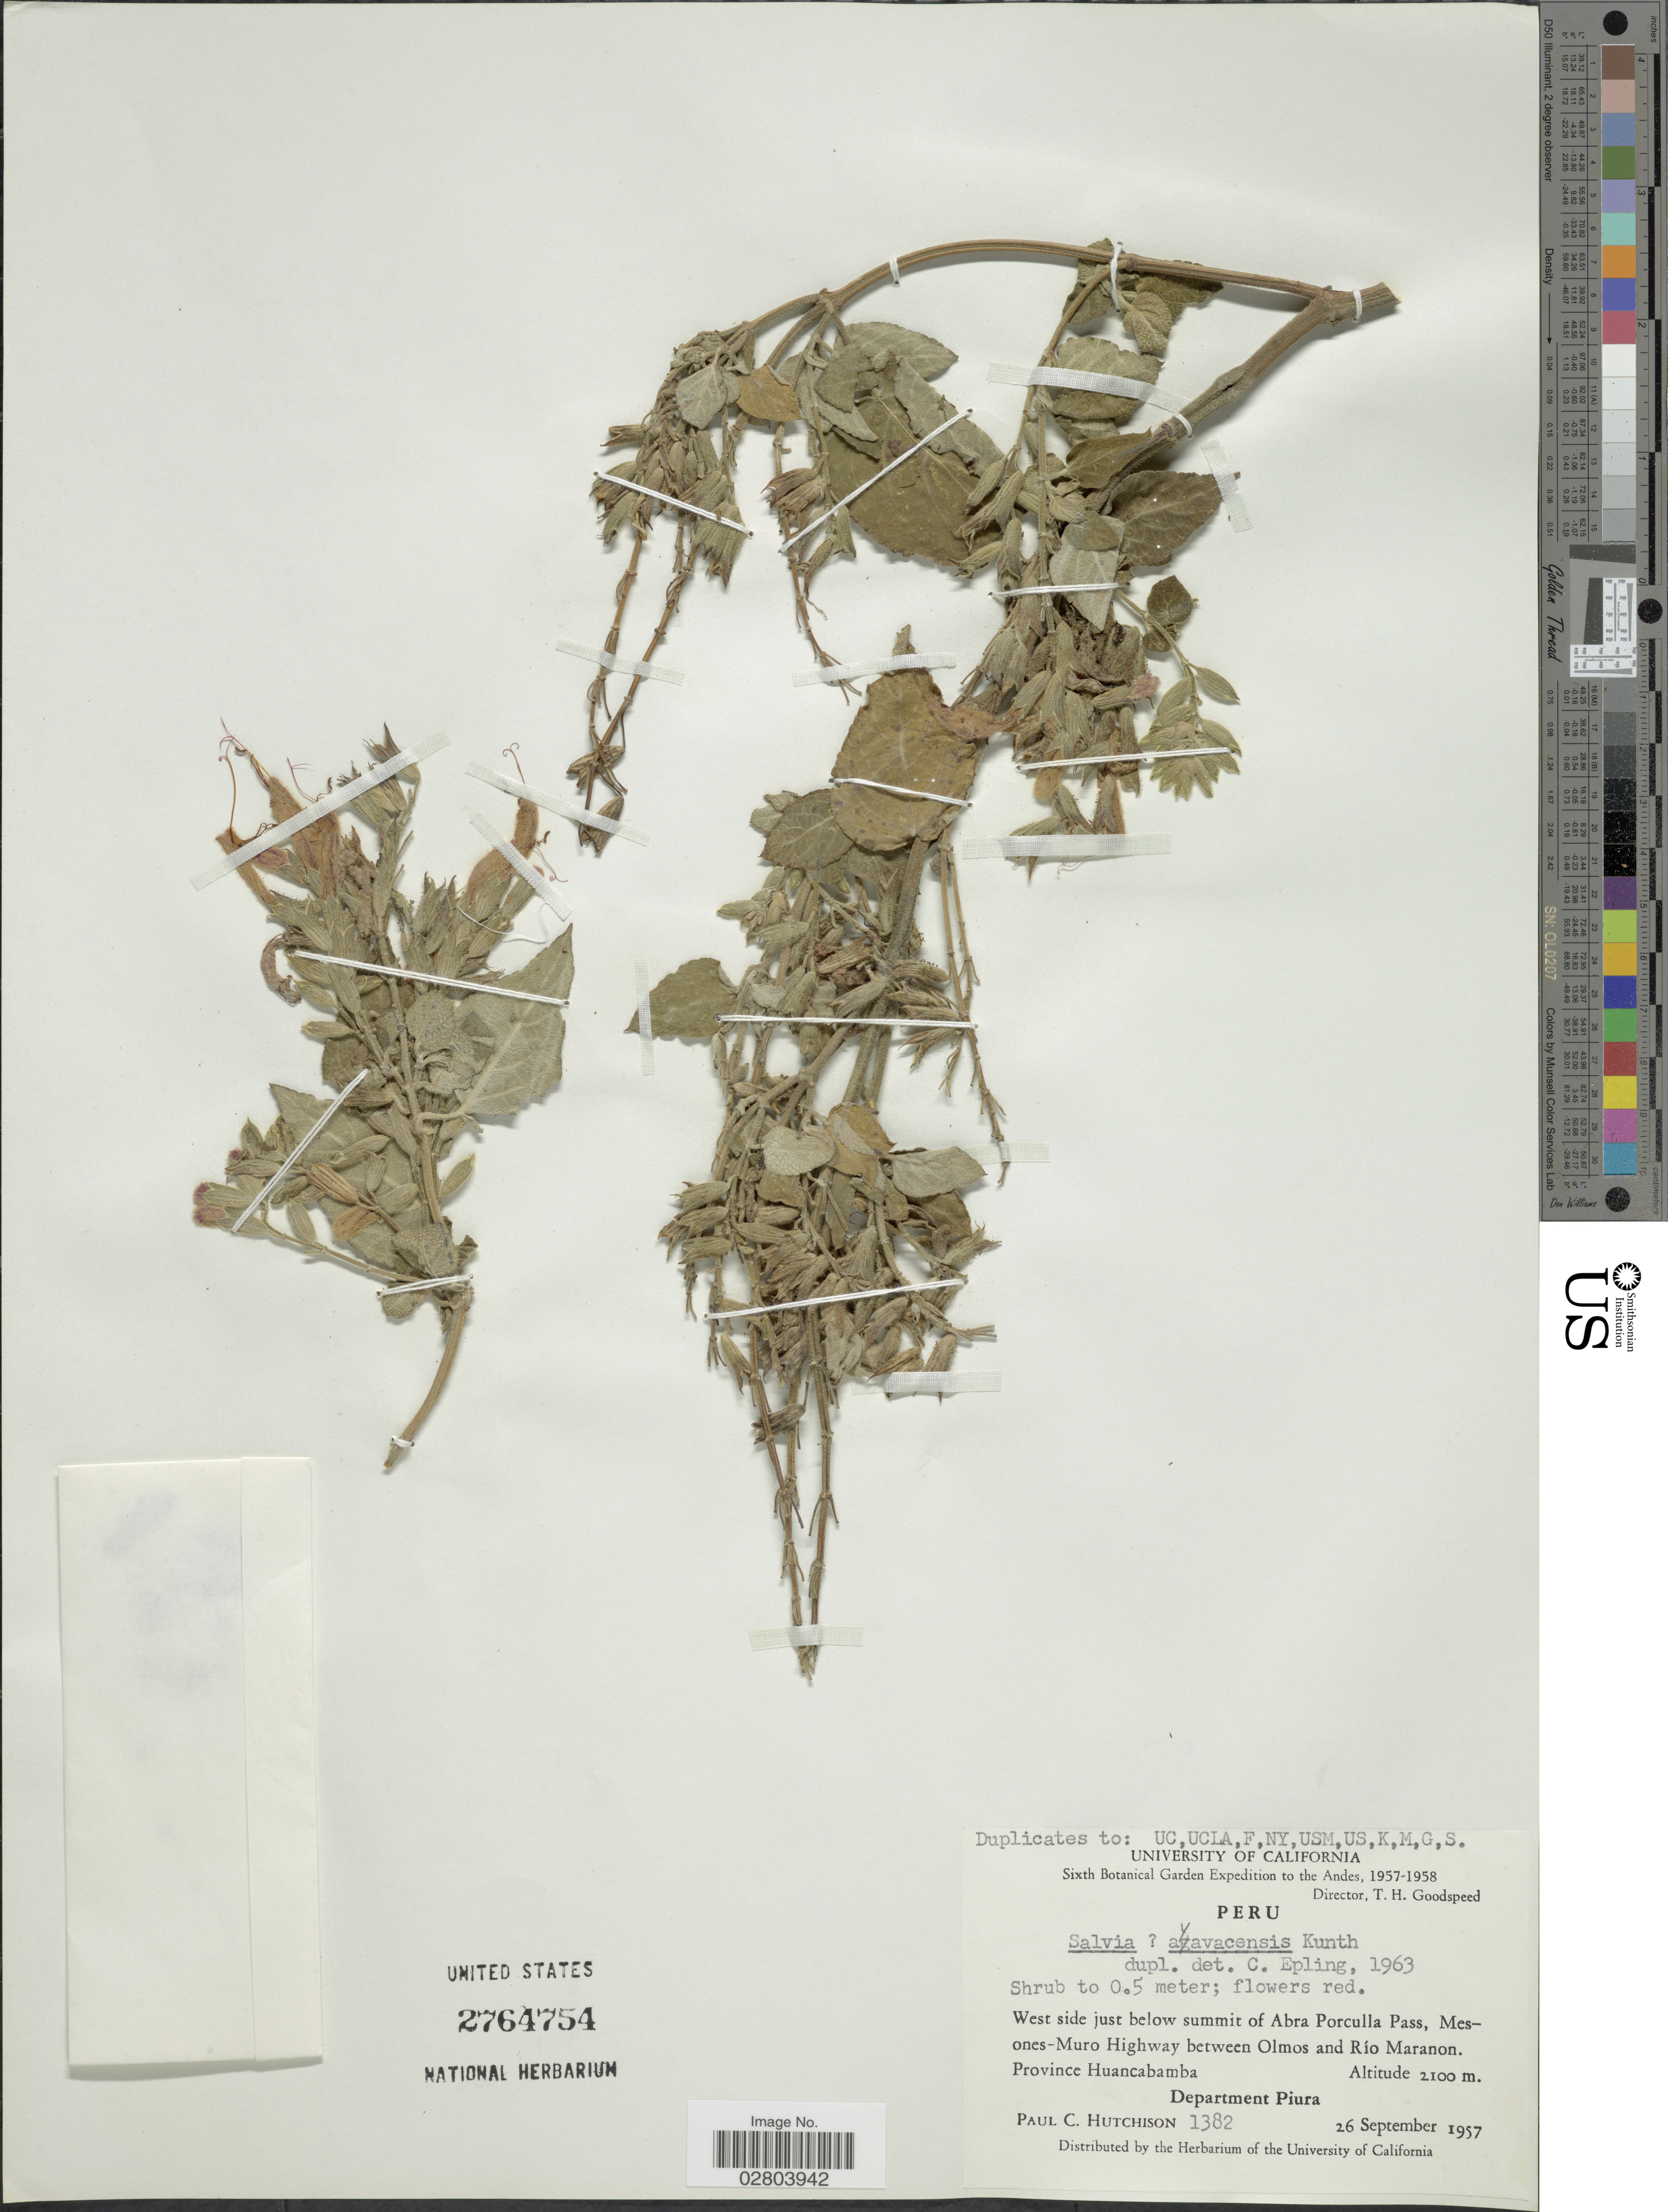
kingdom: Plantae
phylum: Tracheophyta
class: Magnoliopsida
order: Lamiales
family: Lamiaceae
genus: Salvia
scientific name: Salvia ayavacensis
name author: Kunth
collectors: P. C. Hutchison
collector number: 1382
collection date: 1957-09-26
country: Peru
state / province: Piura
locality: Andes. West side just below summit of Abra Porculla Pass, Mesones-Muro Highway between Olmos and Río Maranon. Province Huancabamba. Department Piura.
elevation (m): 2100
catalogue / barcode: US 2764754